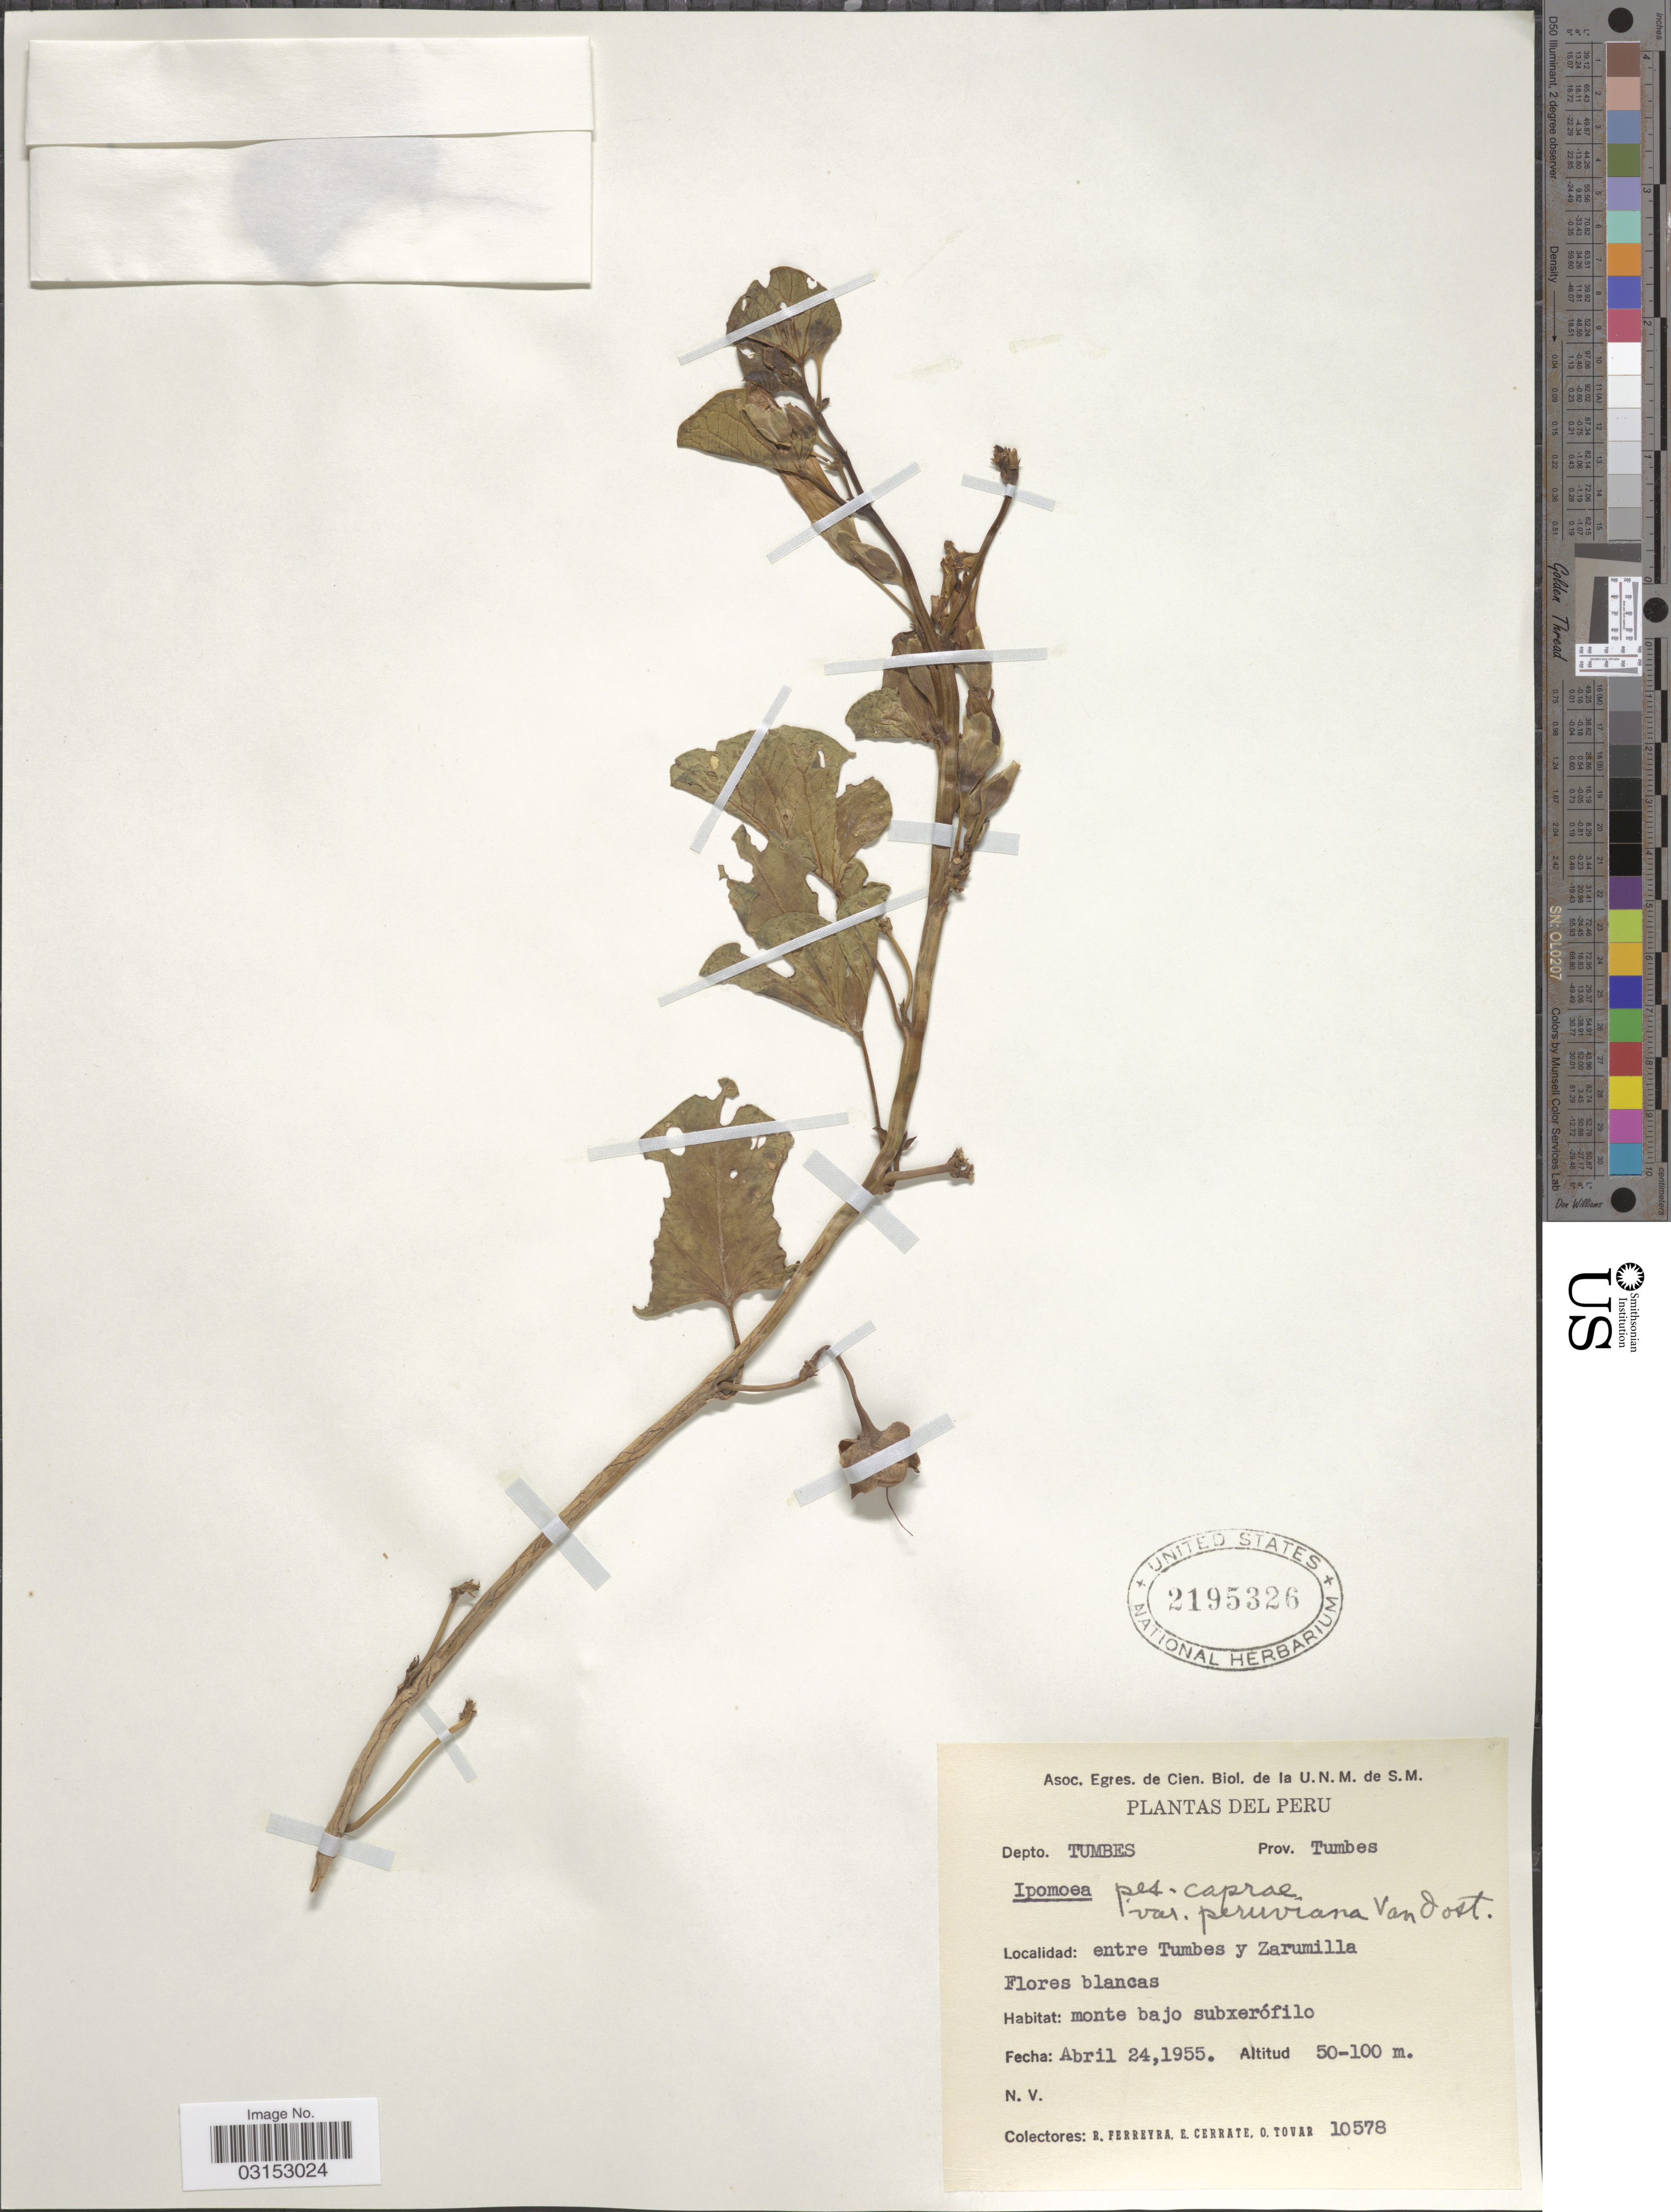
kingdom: Plantae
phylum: Tracheophyta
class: Magnoliopsida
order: Solanales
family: Convolvulaceae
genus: Ipomoea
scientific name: Ipomoea pes-caprae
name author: (L.) R. Br.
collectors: R. A. Ferreyra, E. Cerrate & Ó. Tovar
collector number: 10578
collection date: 1955-04-24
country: Peru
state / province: Tumbes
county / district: Tumbes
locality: Depto. Tumbes. Prov. Tumbes. Entre Tumbes y Zarumilla.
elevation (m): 50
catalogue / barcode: US 2195326